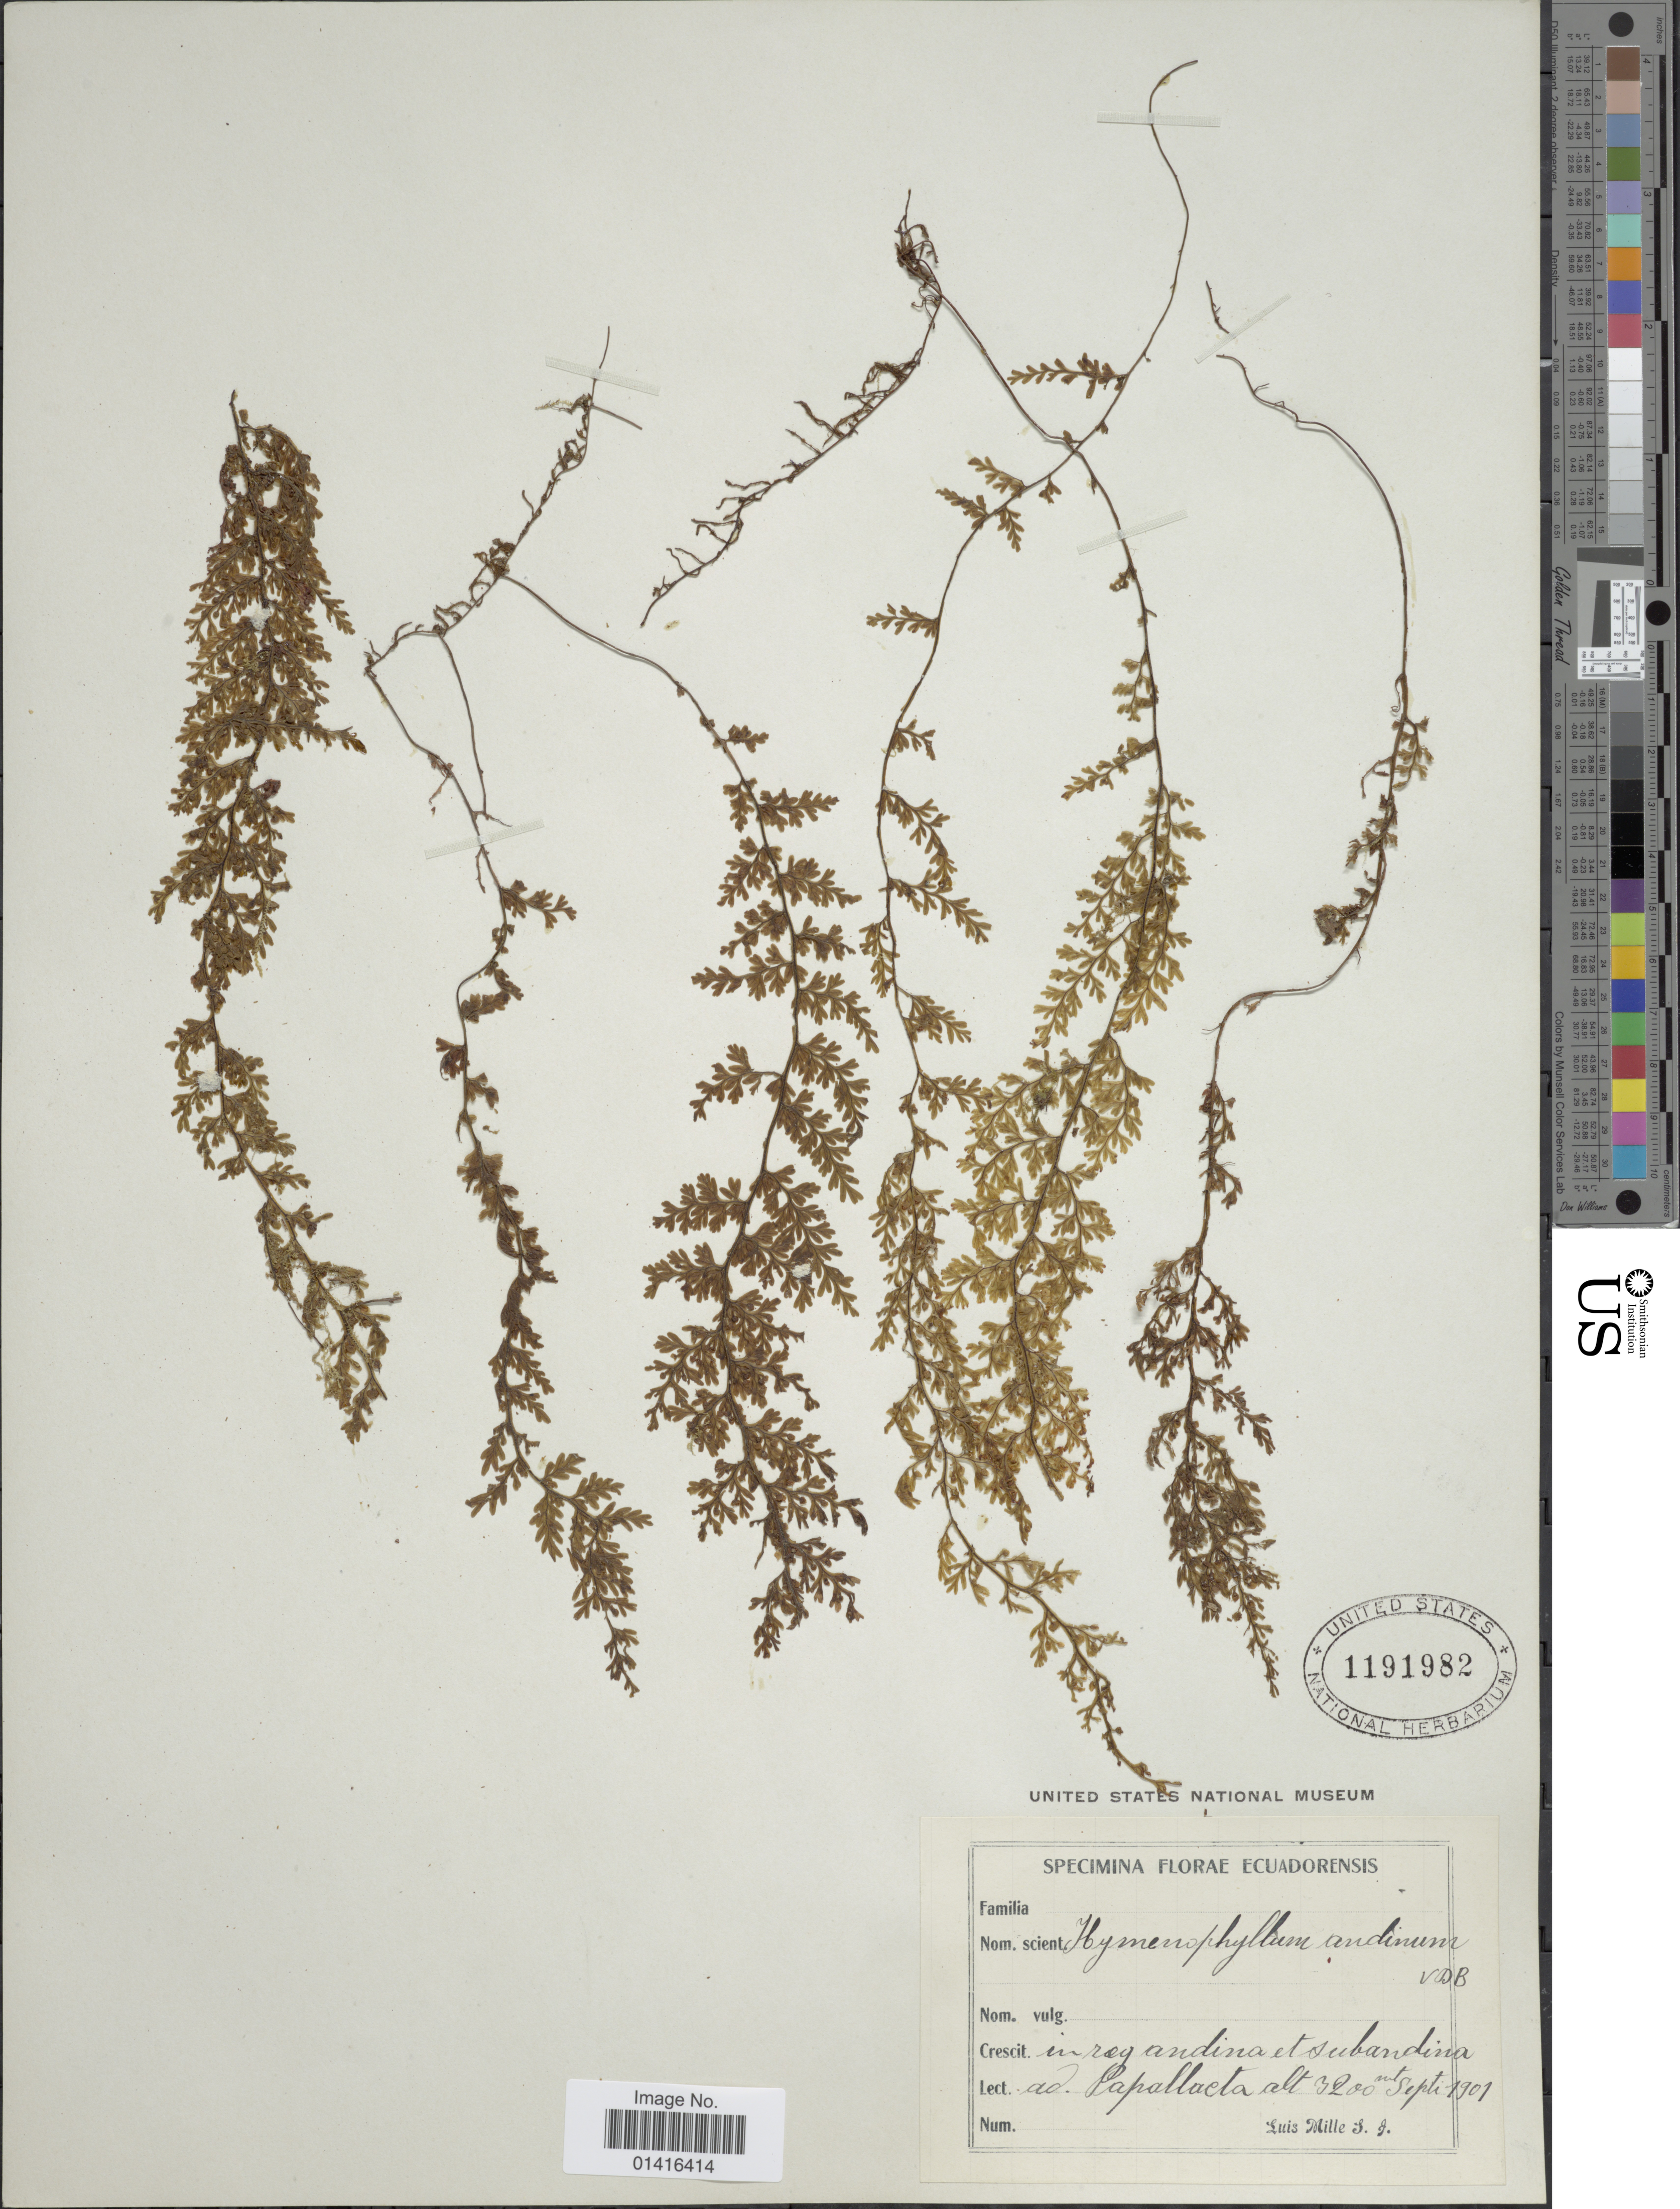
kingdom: Plantae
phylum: Tracheophyta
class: Polypodiopsida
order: Hymenophyllales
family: Hymenophyllaceae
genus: Hymenophyllum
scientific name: Hymenophyllum myriocarpum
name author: Hook.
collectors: L. Mille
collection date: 1901-09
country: Ecuador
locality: In reg. andina et subandina. ad. Papallacta.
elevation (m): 3200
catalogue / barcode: US 1191982